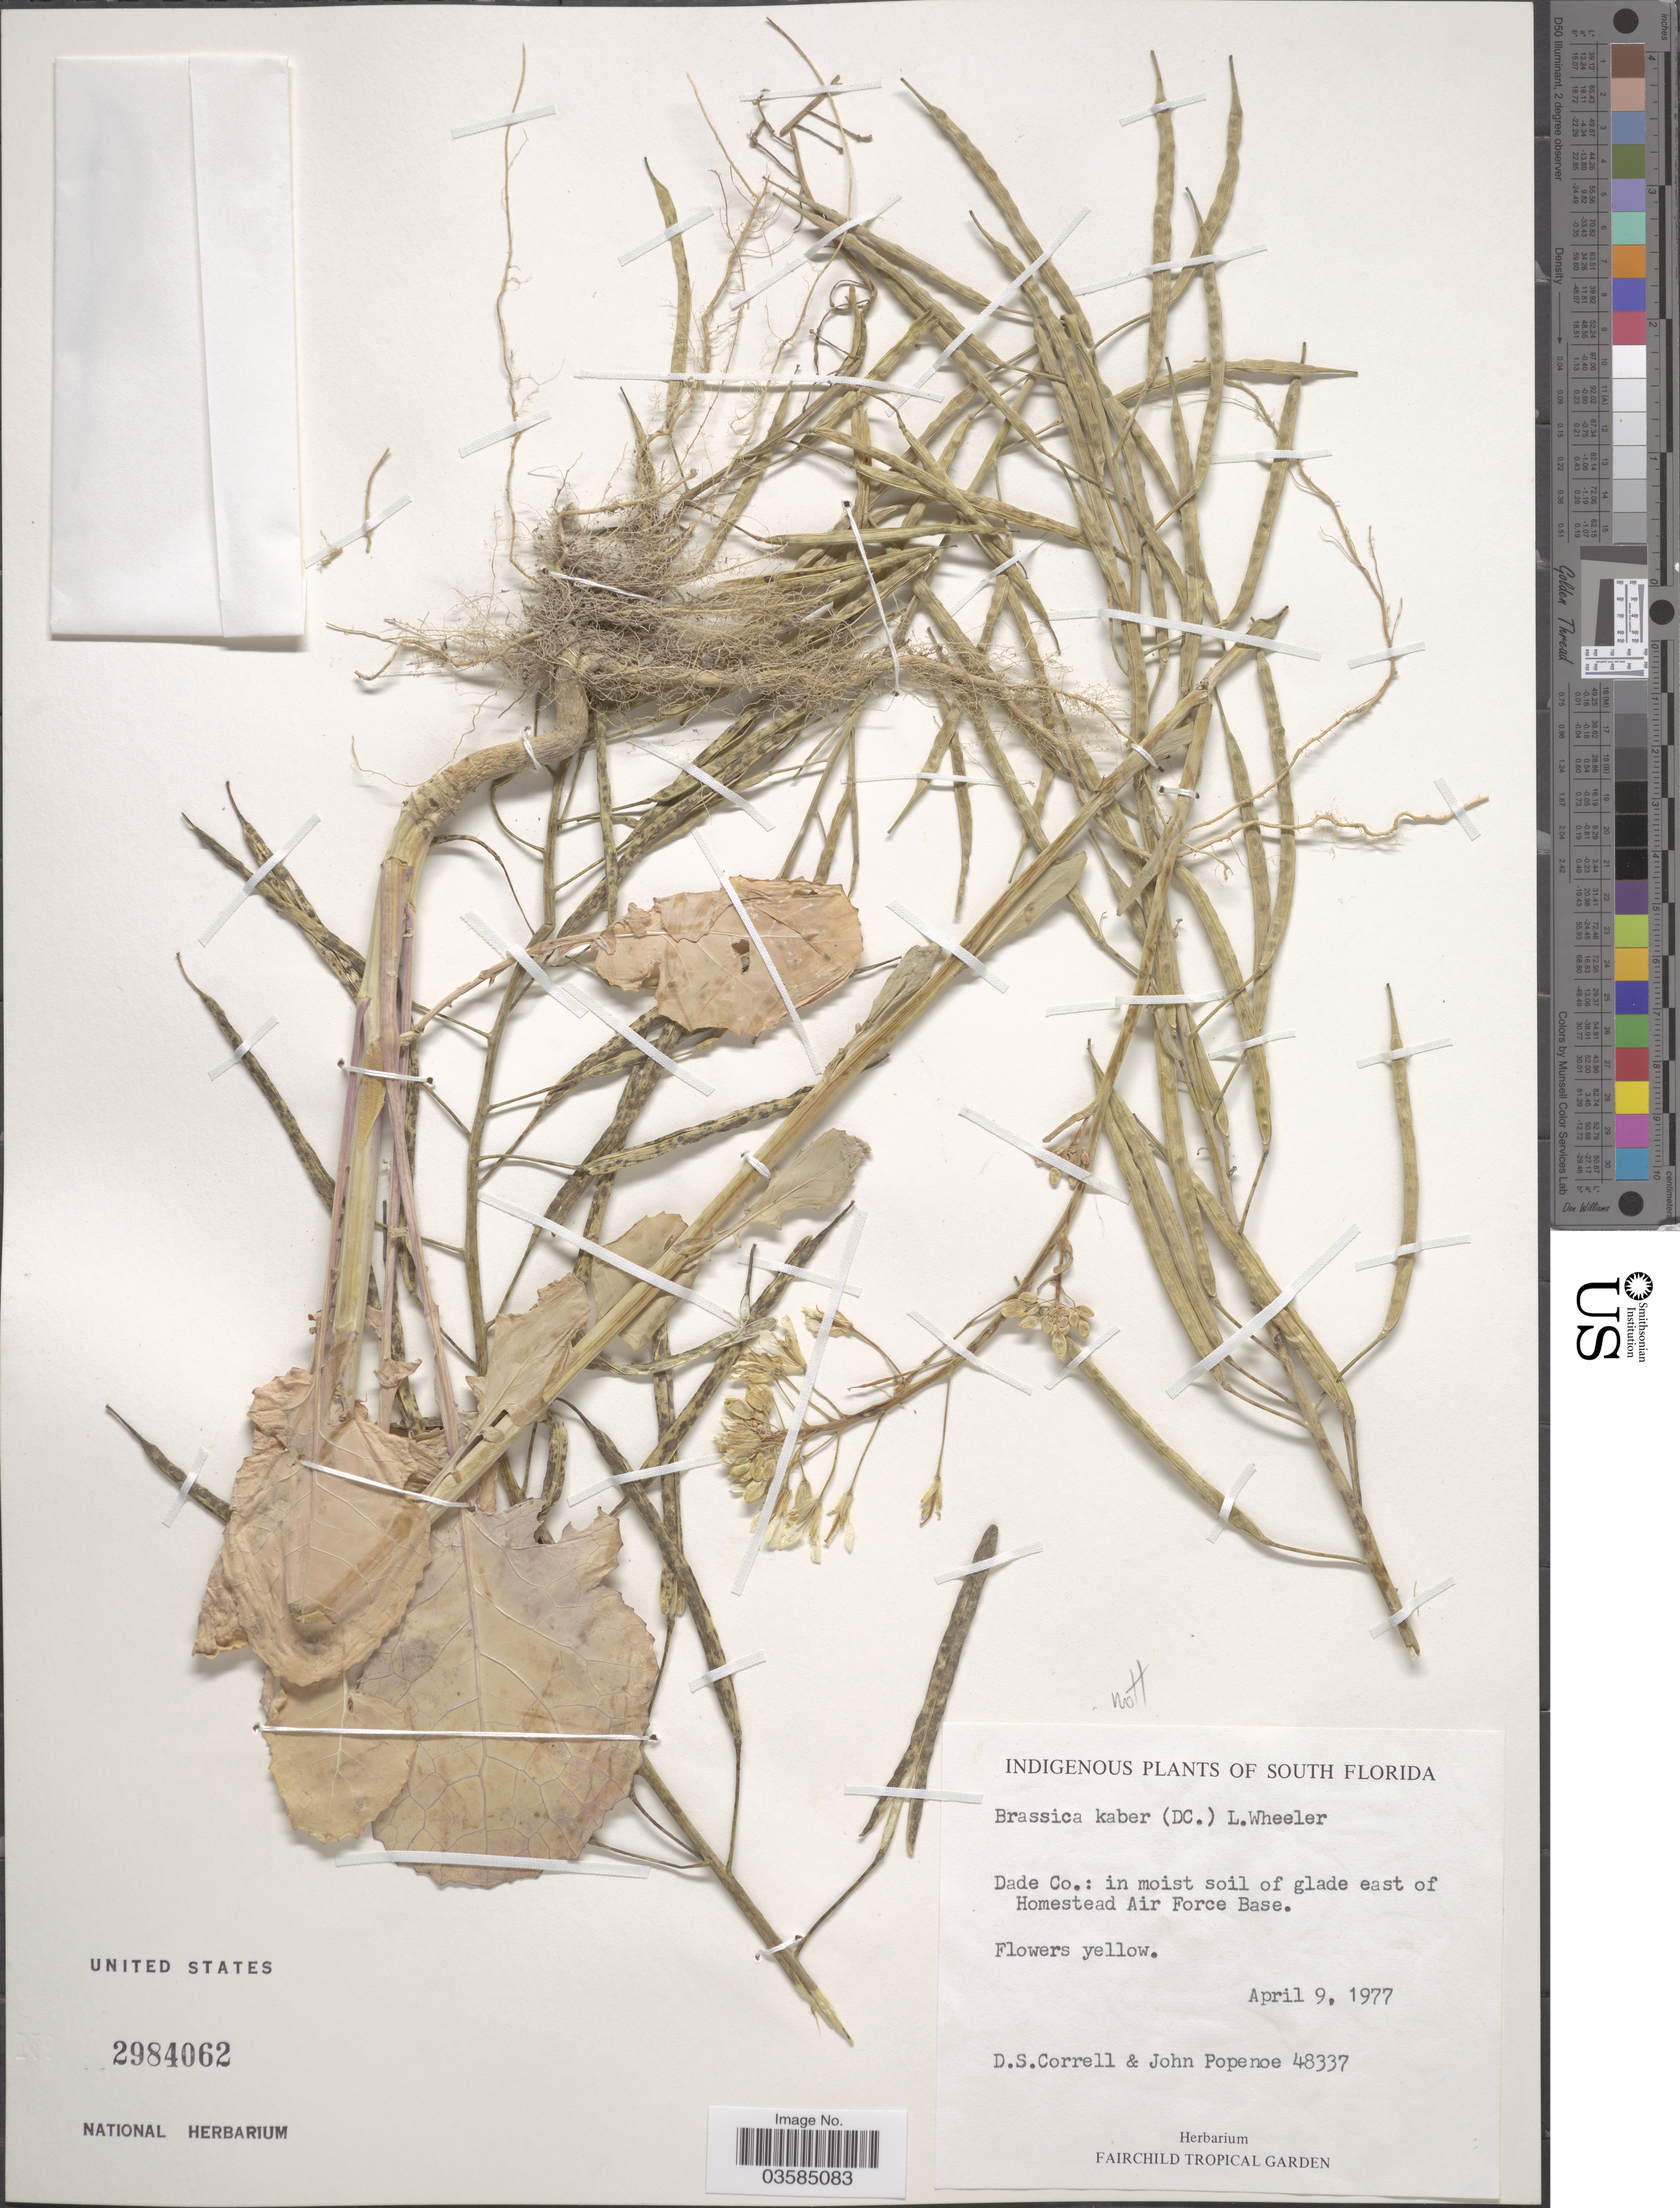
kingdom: Plantae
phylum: Tracheophyta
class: Magnoliopsida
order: Brassicales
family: Brassicaceae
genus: Brassica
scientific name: Brassica kaber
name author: (DC.) L.C. Wheeler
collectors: D. S. Correll & J. Popenoe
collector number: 48337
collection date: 1977-04-09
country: United States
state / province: Florida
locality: South Florida. Dade Co.: in moist soil of glade east of Homestead Air Force Base.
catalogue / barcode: US 2984062